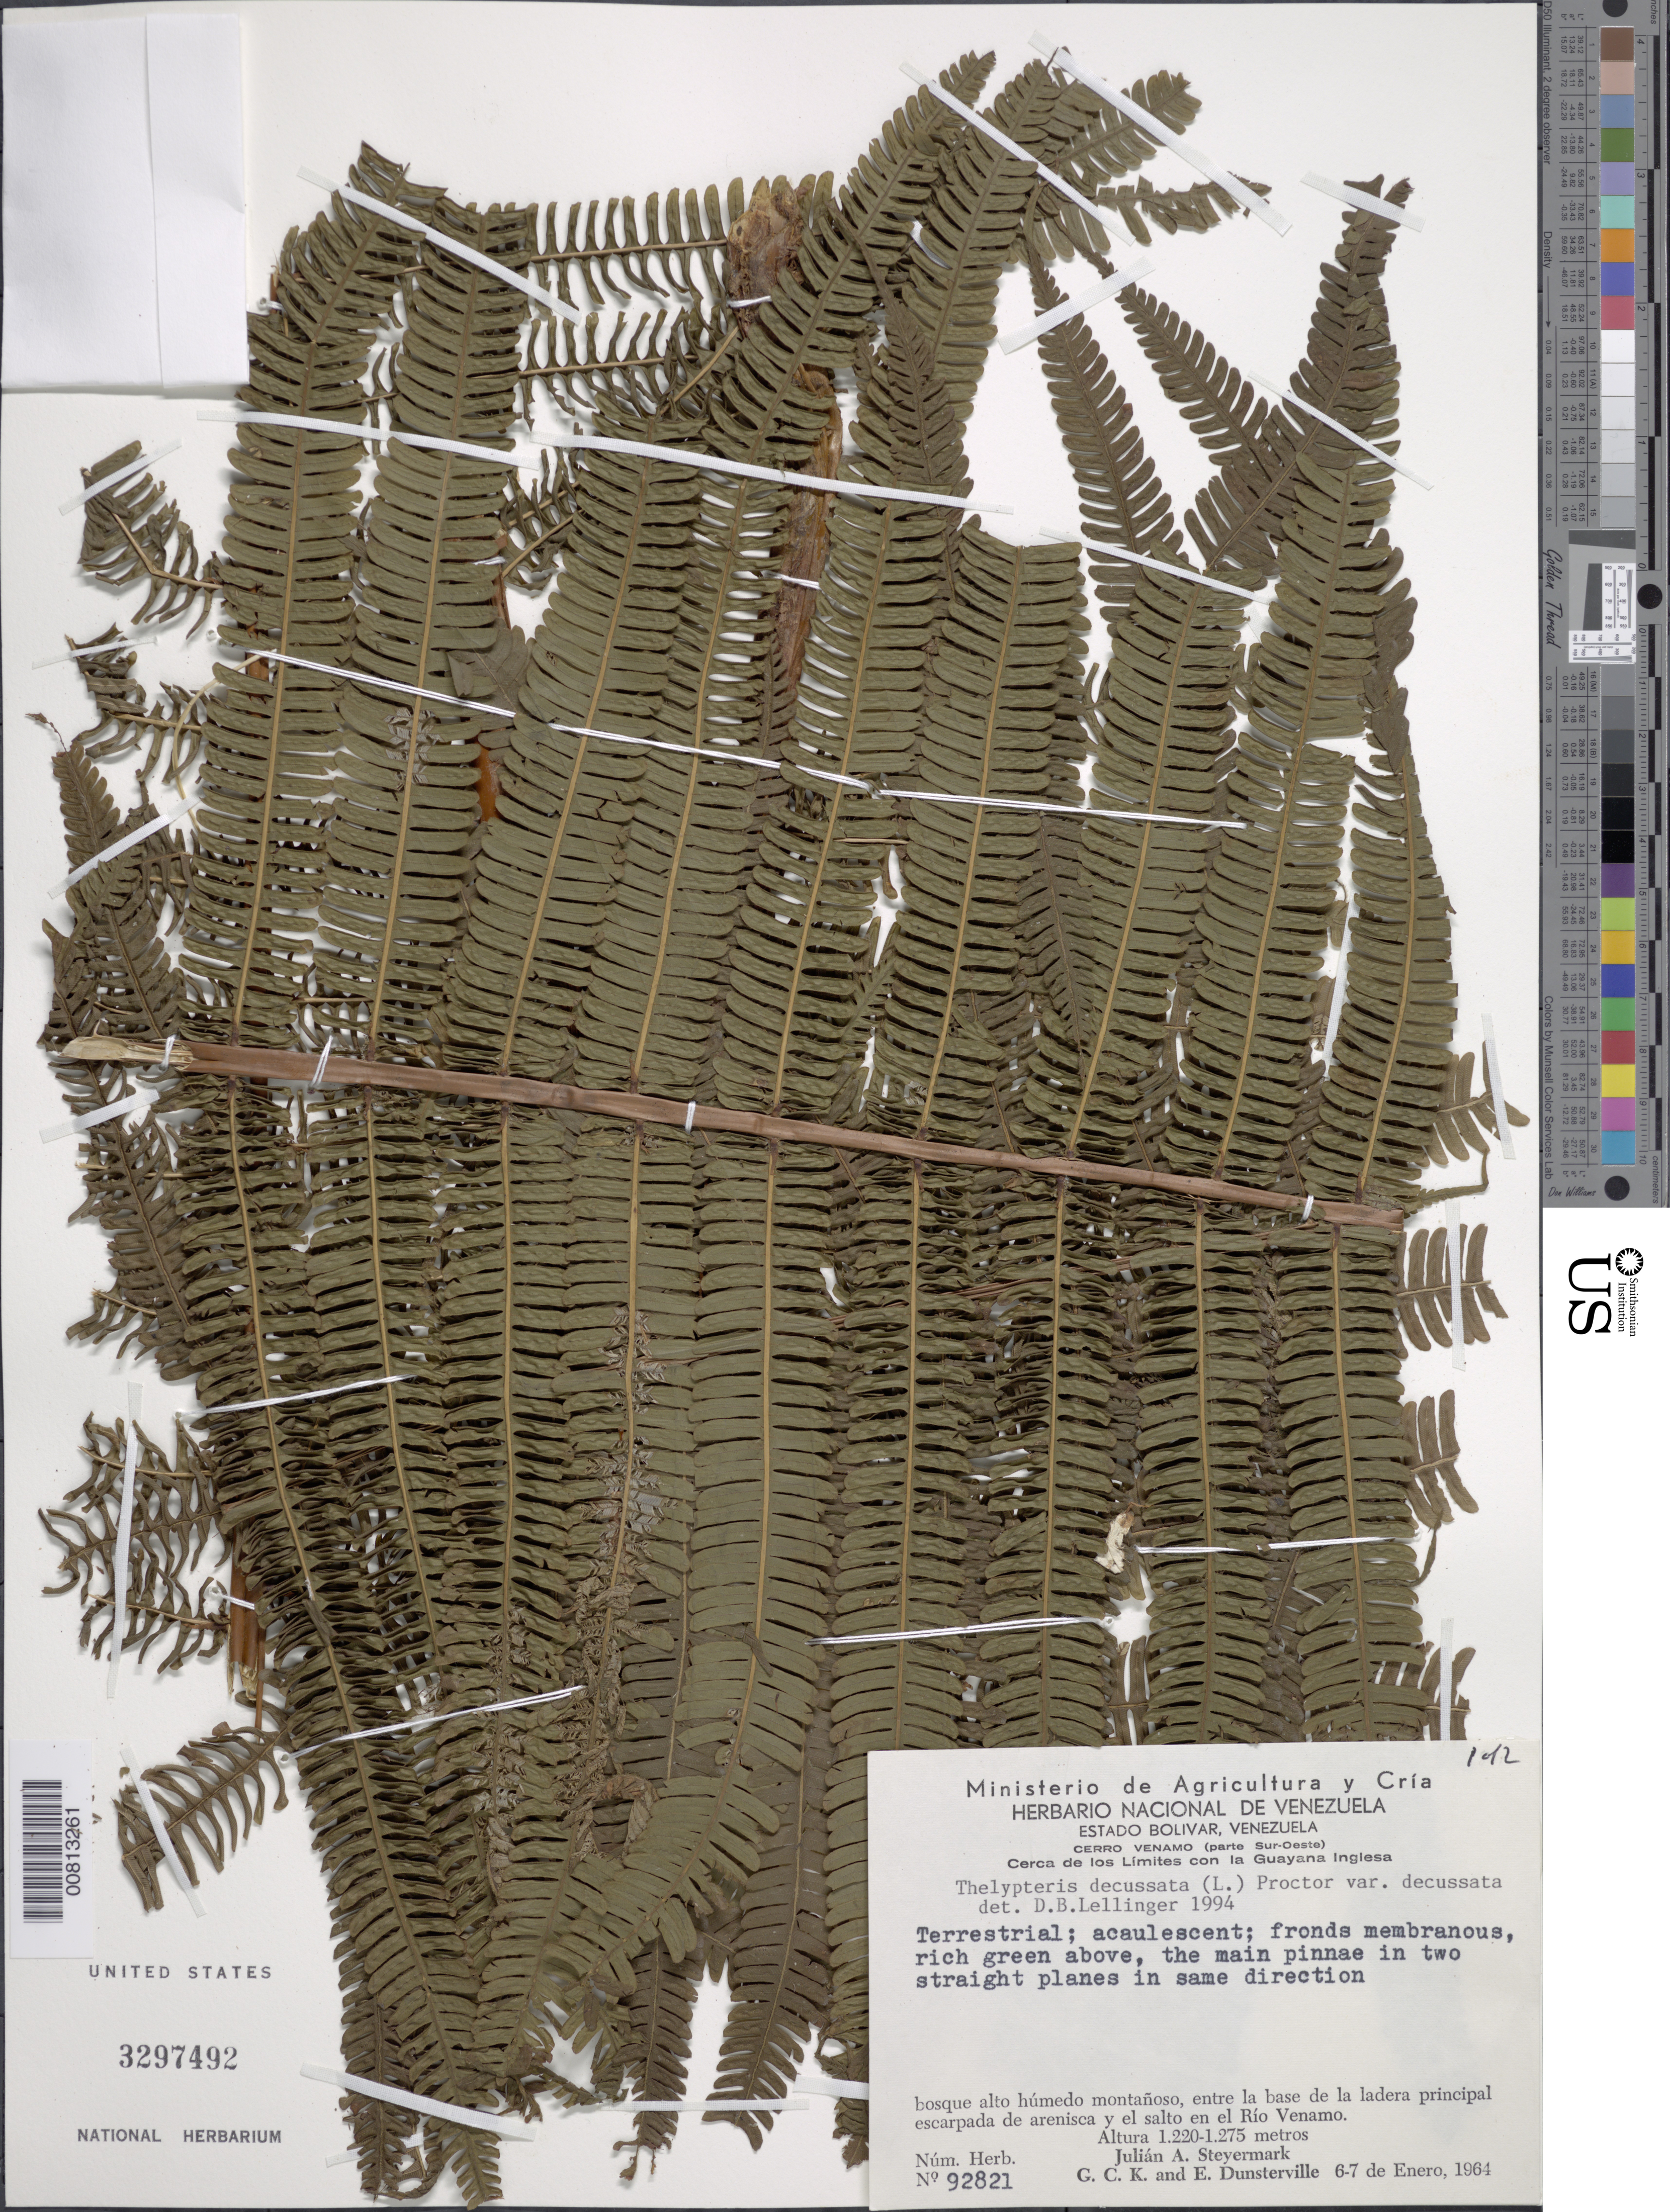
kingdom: Plantae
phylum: Tracheophyta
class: Polypodiopsida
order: Polypodiales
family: Thelypteridaceae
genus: Steiropteris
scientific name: Steiropteris decussata var. decussata (L.) comb. nov., ined. 2015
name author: (L.)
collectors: J. Steyermark, G. C. K. Dunsterville & E. Dunsterville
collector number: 92821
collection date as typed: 6-Jan-64 to 7-Jan-64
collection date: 1964-01-06/1964-01-07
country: Venezuela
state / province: Bolívar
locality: Cerro Venamo (parte Sur-Oeste), Río Venamo, Río Venamo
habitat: Bosque alto humedo montanoso, entre la base de la ladera principal escarpada de arenisca y el salto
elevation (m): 1220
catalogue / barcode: US 3297492